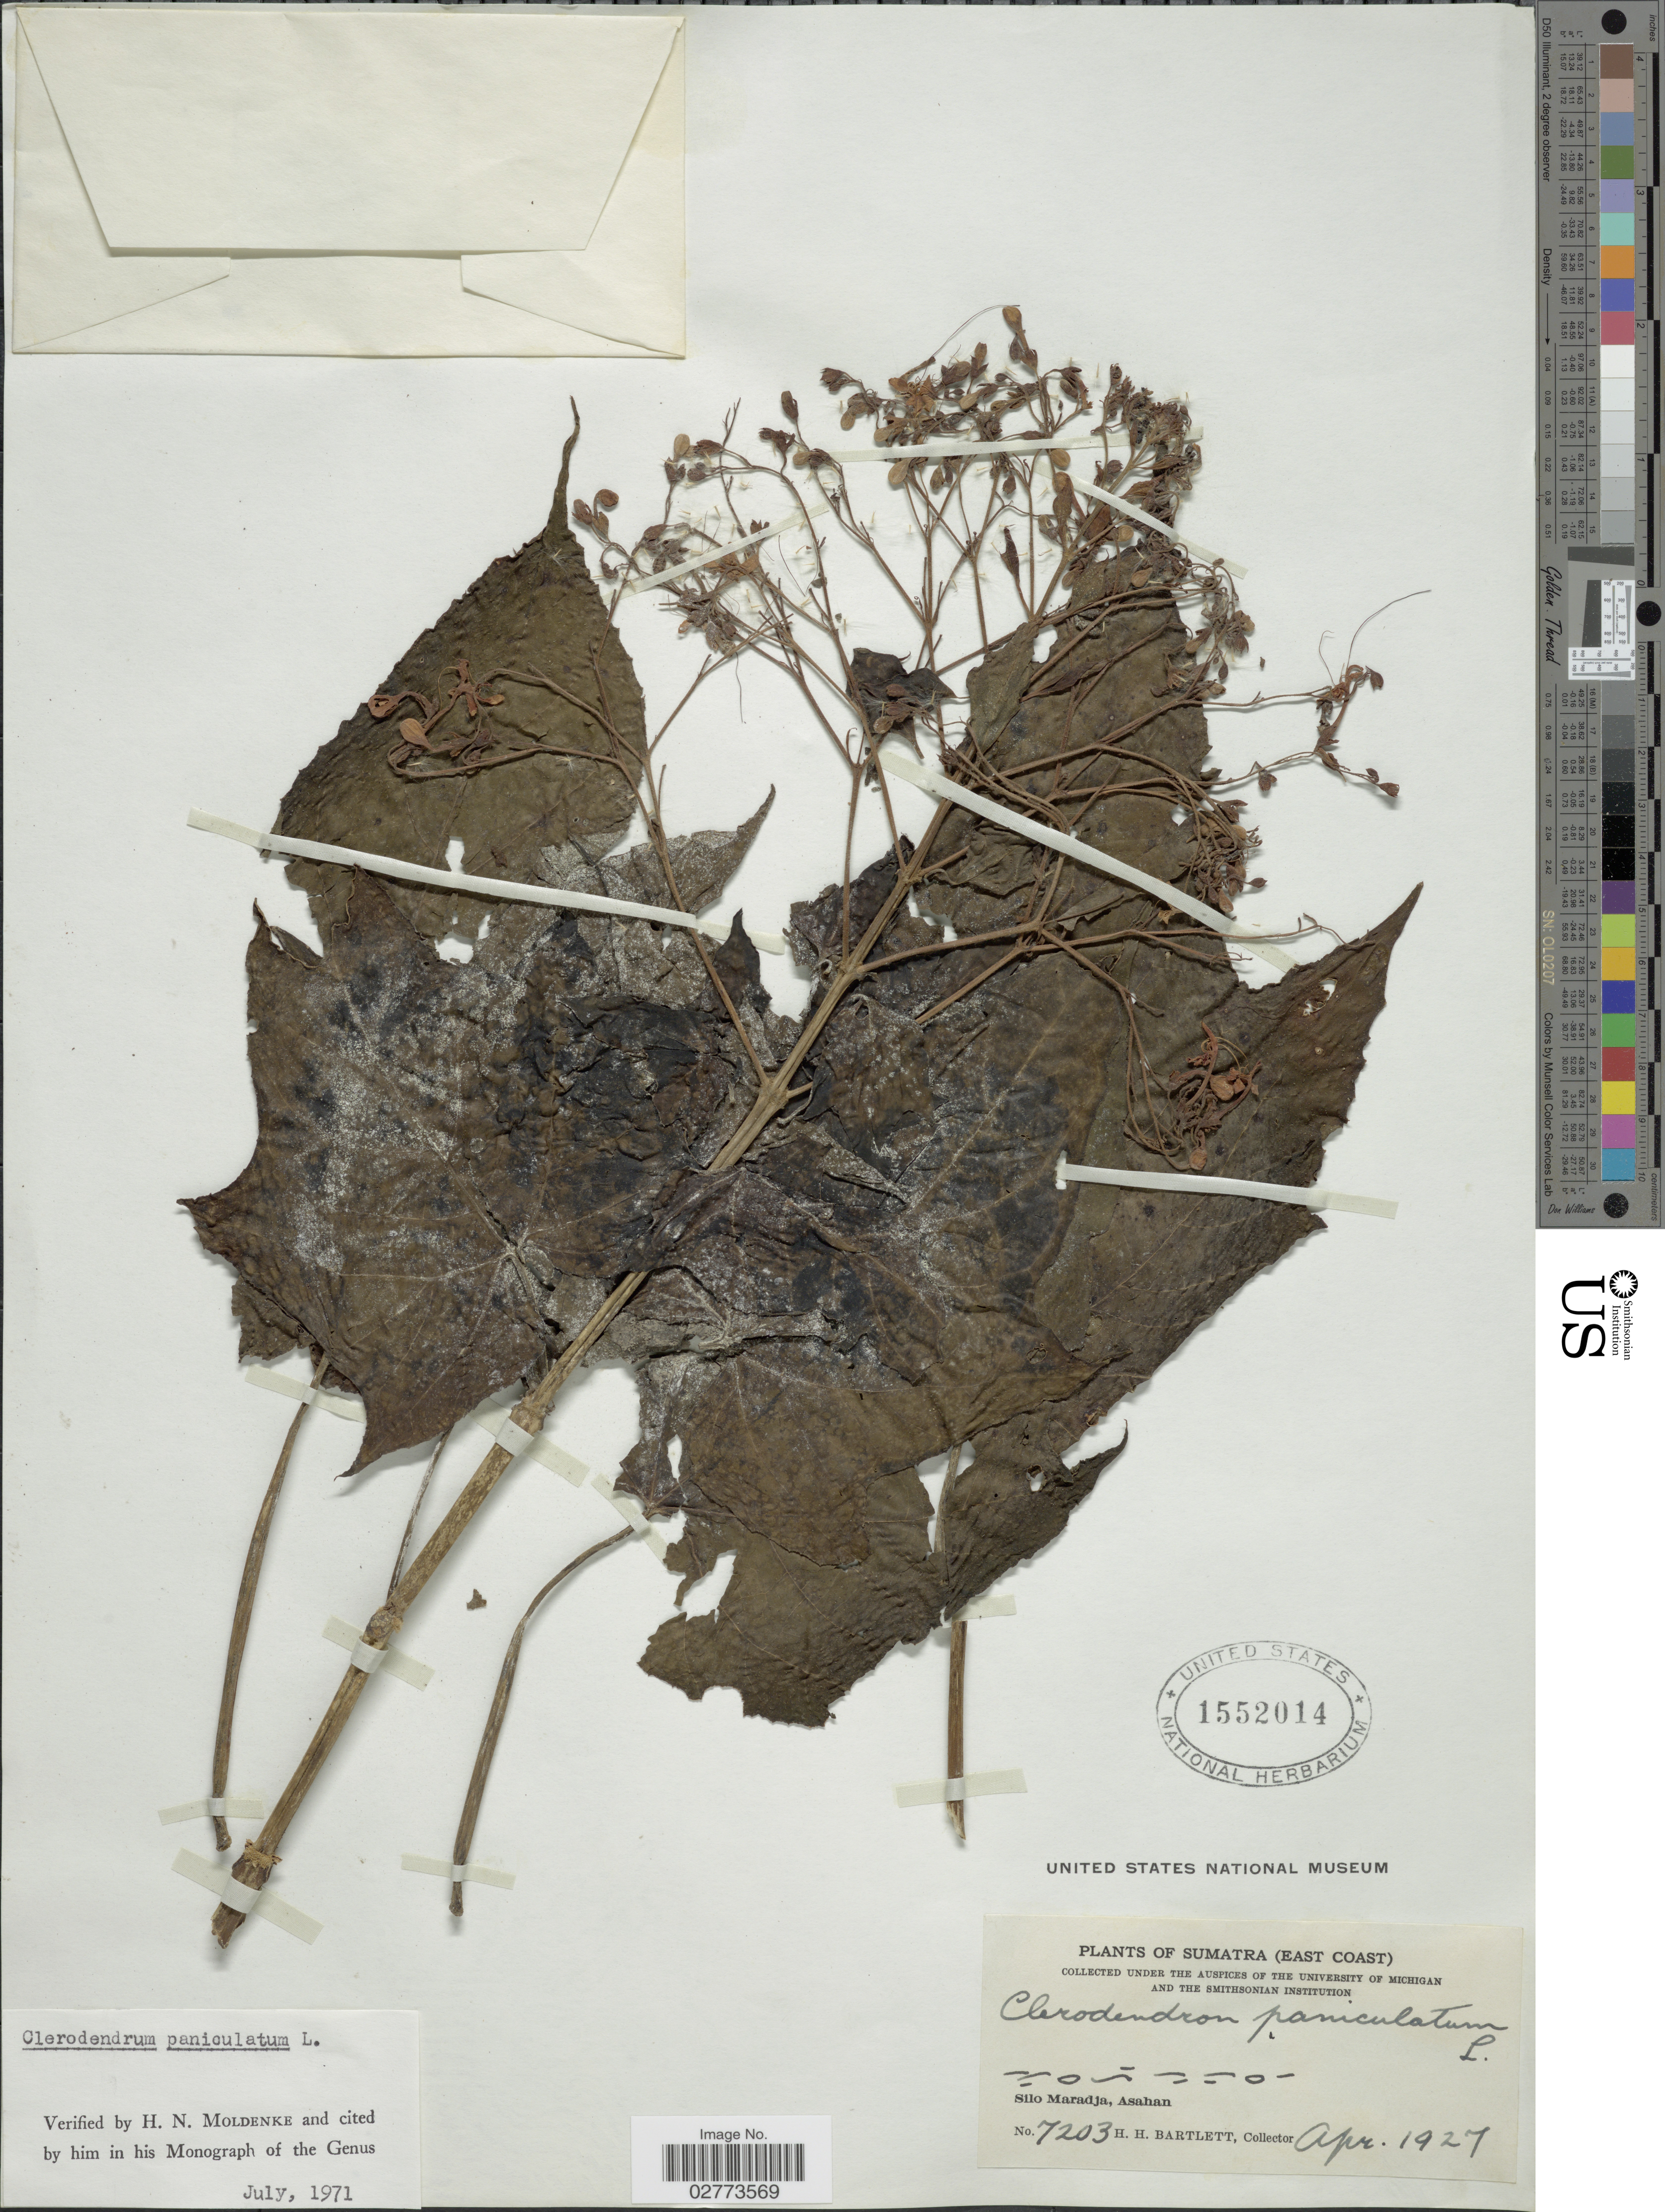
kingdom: Plantae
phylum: Tracheophyta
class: Magnoliopsida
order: Lamiales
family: Lamiaceae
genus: Clerodendrum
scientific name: Clerodendrum paniculatum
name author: L.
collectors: H. H. Bartlett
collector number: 7203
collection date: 1927-04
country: Indonesia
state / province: Sumatra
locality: East Coast. Silo Maradja, Asahan.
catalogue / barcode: US 1552014